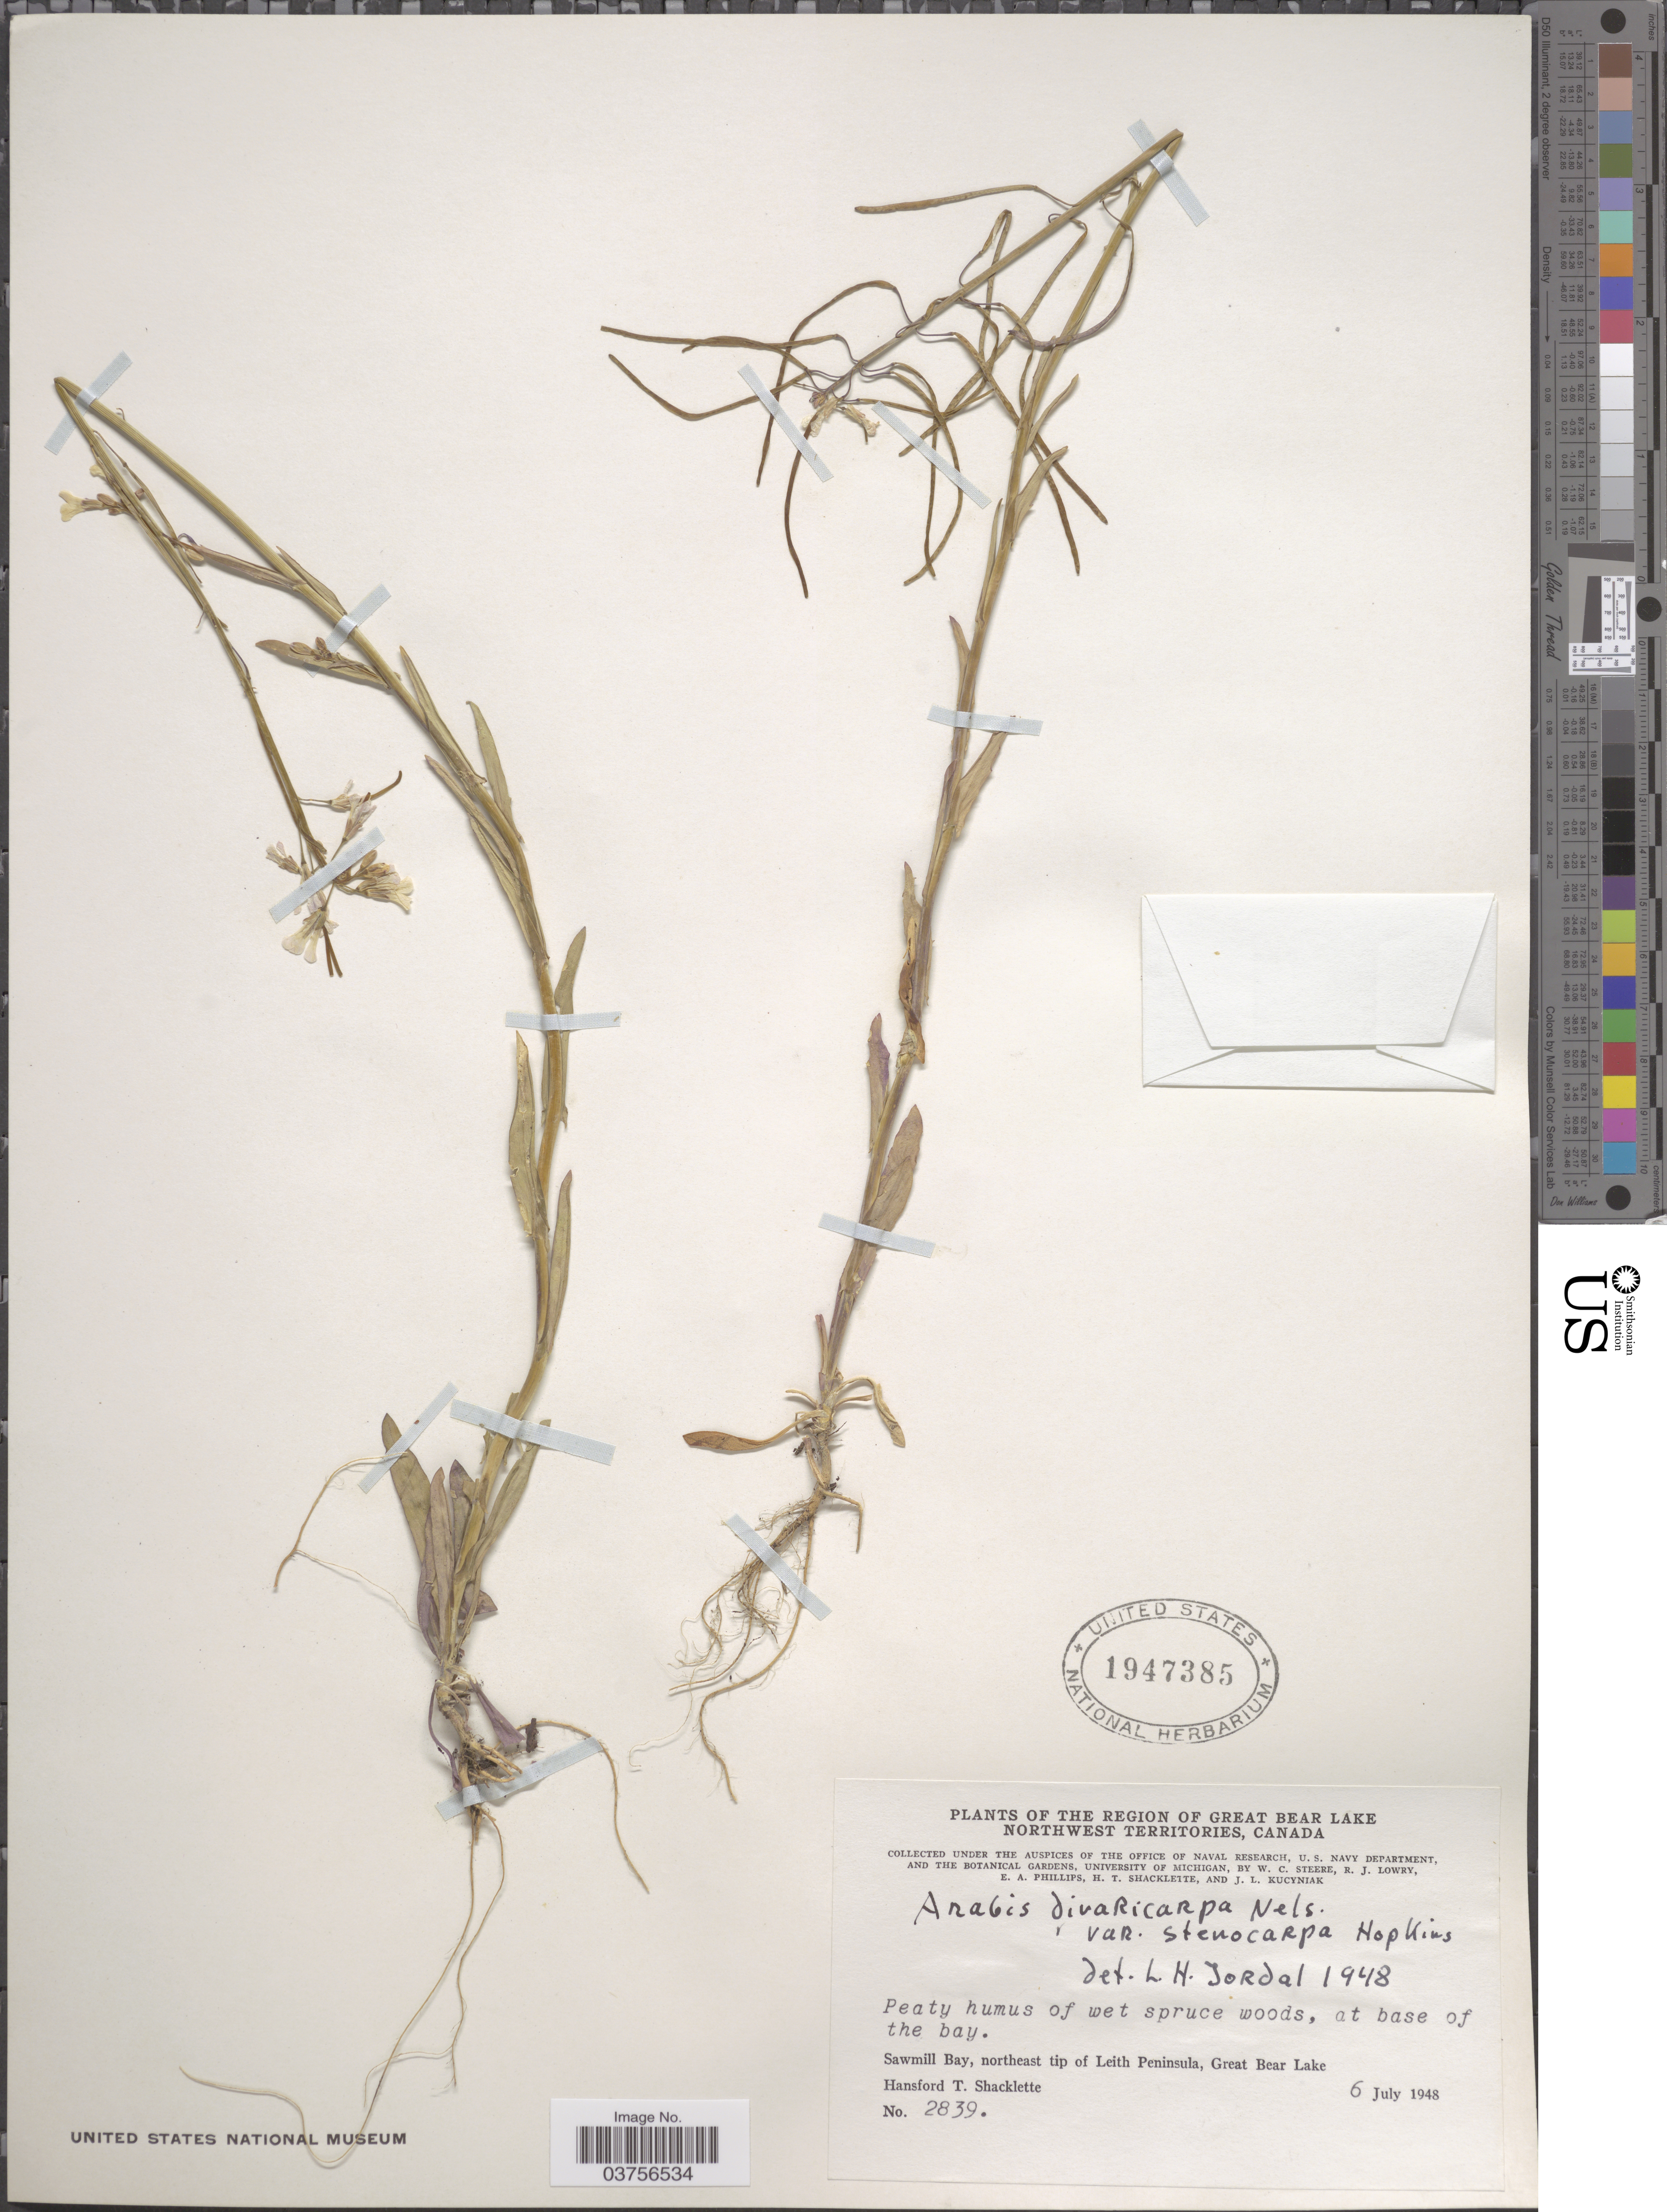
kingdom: Plantae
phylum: Tracheophyta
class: Magnoliopsida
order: Brassicales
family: Brassicaceae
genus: Arabis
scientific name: Arabis divaricarpa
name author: A. Nelson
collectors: H. Schacklette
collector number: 2839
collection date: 1948-07-06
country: Canada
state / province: Northwest Territories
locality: The Region of Great Bear Lake. Sawmill Bay, northeast tip of Leith Peninsula, Great Bear Lake.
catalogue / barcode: US 1947385